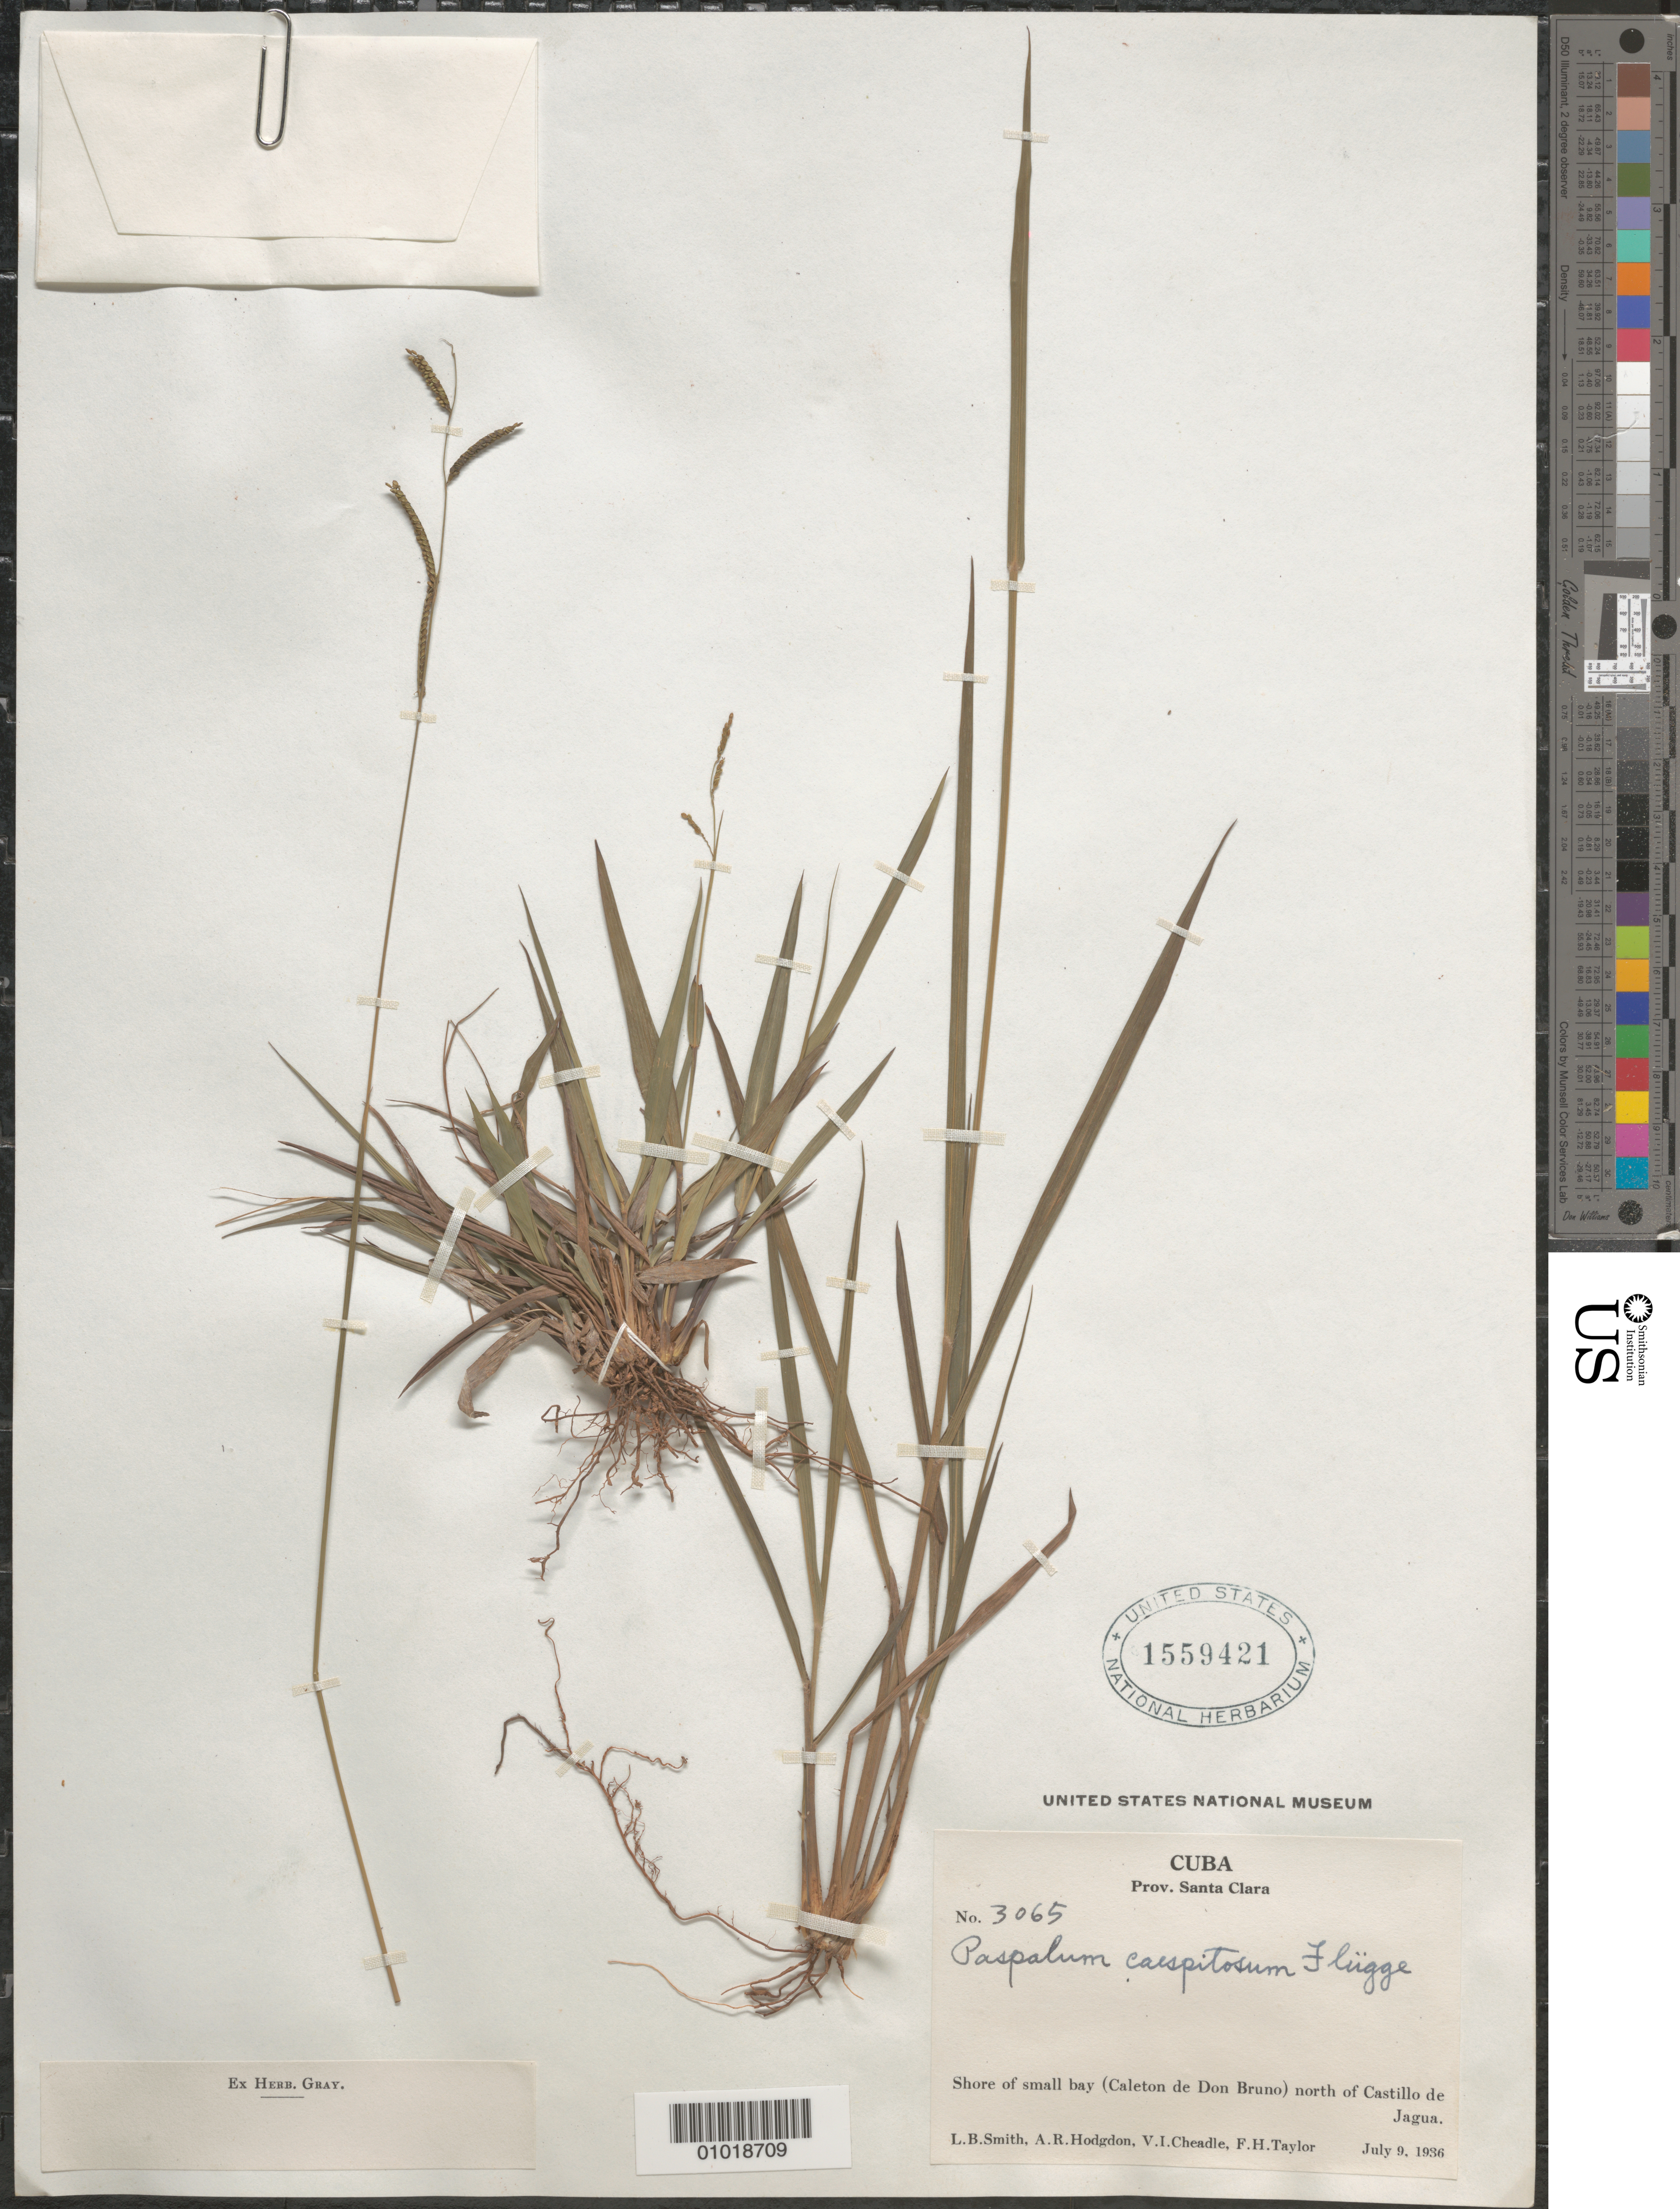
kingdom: Plantae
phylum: Tracheophyta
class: Liliopsida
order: Poales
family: Poaceae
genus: Paspalum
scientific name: Paspalum breve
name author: Chase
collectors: L. Smith, A. R. Hodgdon, V. I. Cheadle & F. H. Taylor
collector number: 3065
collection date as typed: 09 Jul 1936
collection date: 1936-07-09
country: Cuba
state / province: Villa Clara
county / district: Santa Clara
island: Cuba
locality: Shore of small bay (Caleton de Don Bruno) N of Castillo de Jagua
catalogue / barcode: US 1559421